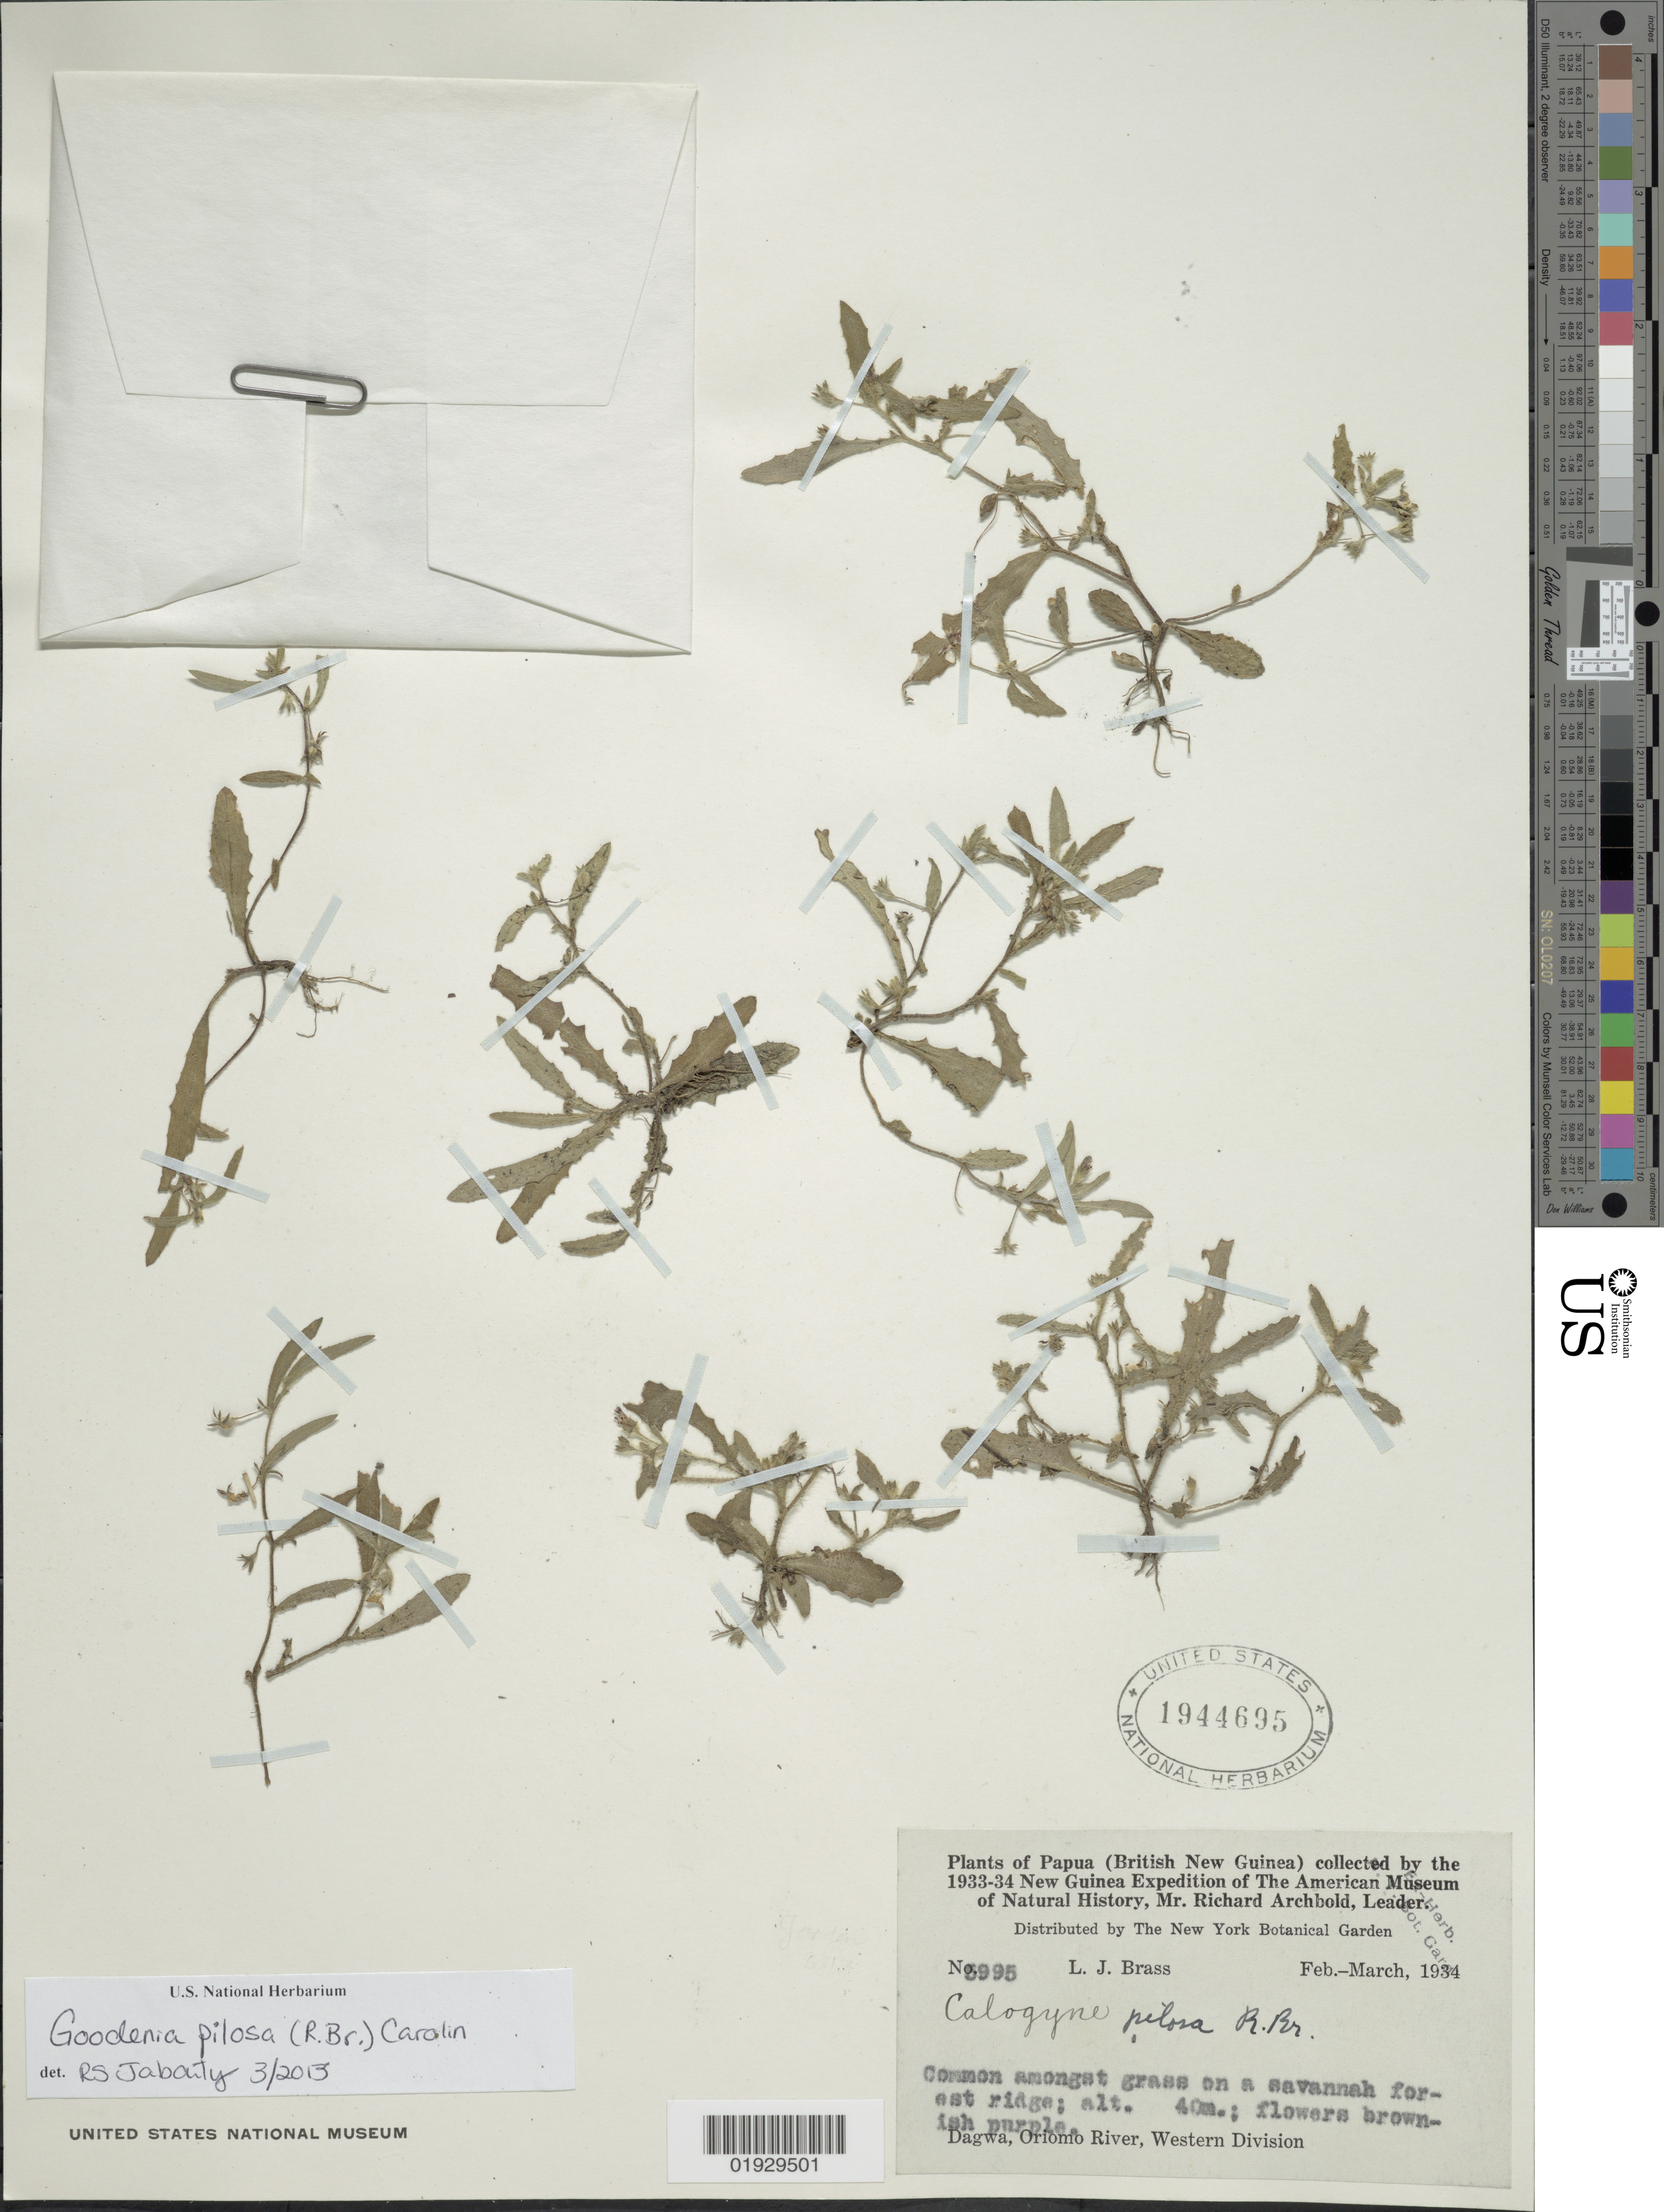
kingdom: Plantae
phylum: Tracheophyta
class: Magnoliopsida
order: Asterales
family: Goodeniaceae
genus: Goodenia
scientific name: Goodenia pilosa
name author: (R. Br.) Carolin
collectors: L. J. Brass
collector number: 6995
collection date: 1934-02/1934-03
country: Papua New Guinea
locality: Papua (British New Guinea), Dagwa, Oriomo River, Western Division.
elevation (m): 40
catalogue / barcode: US 1944695